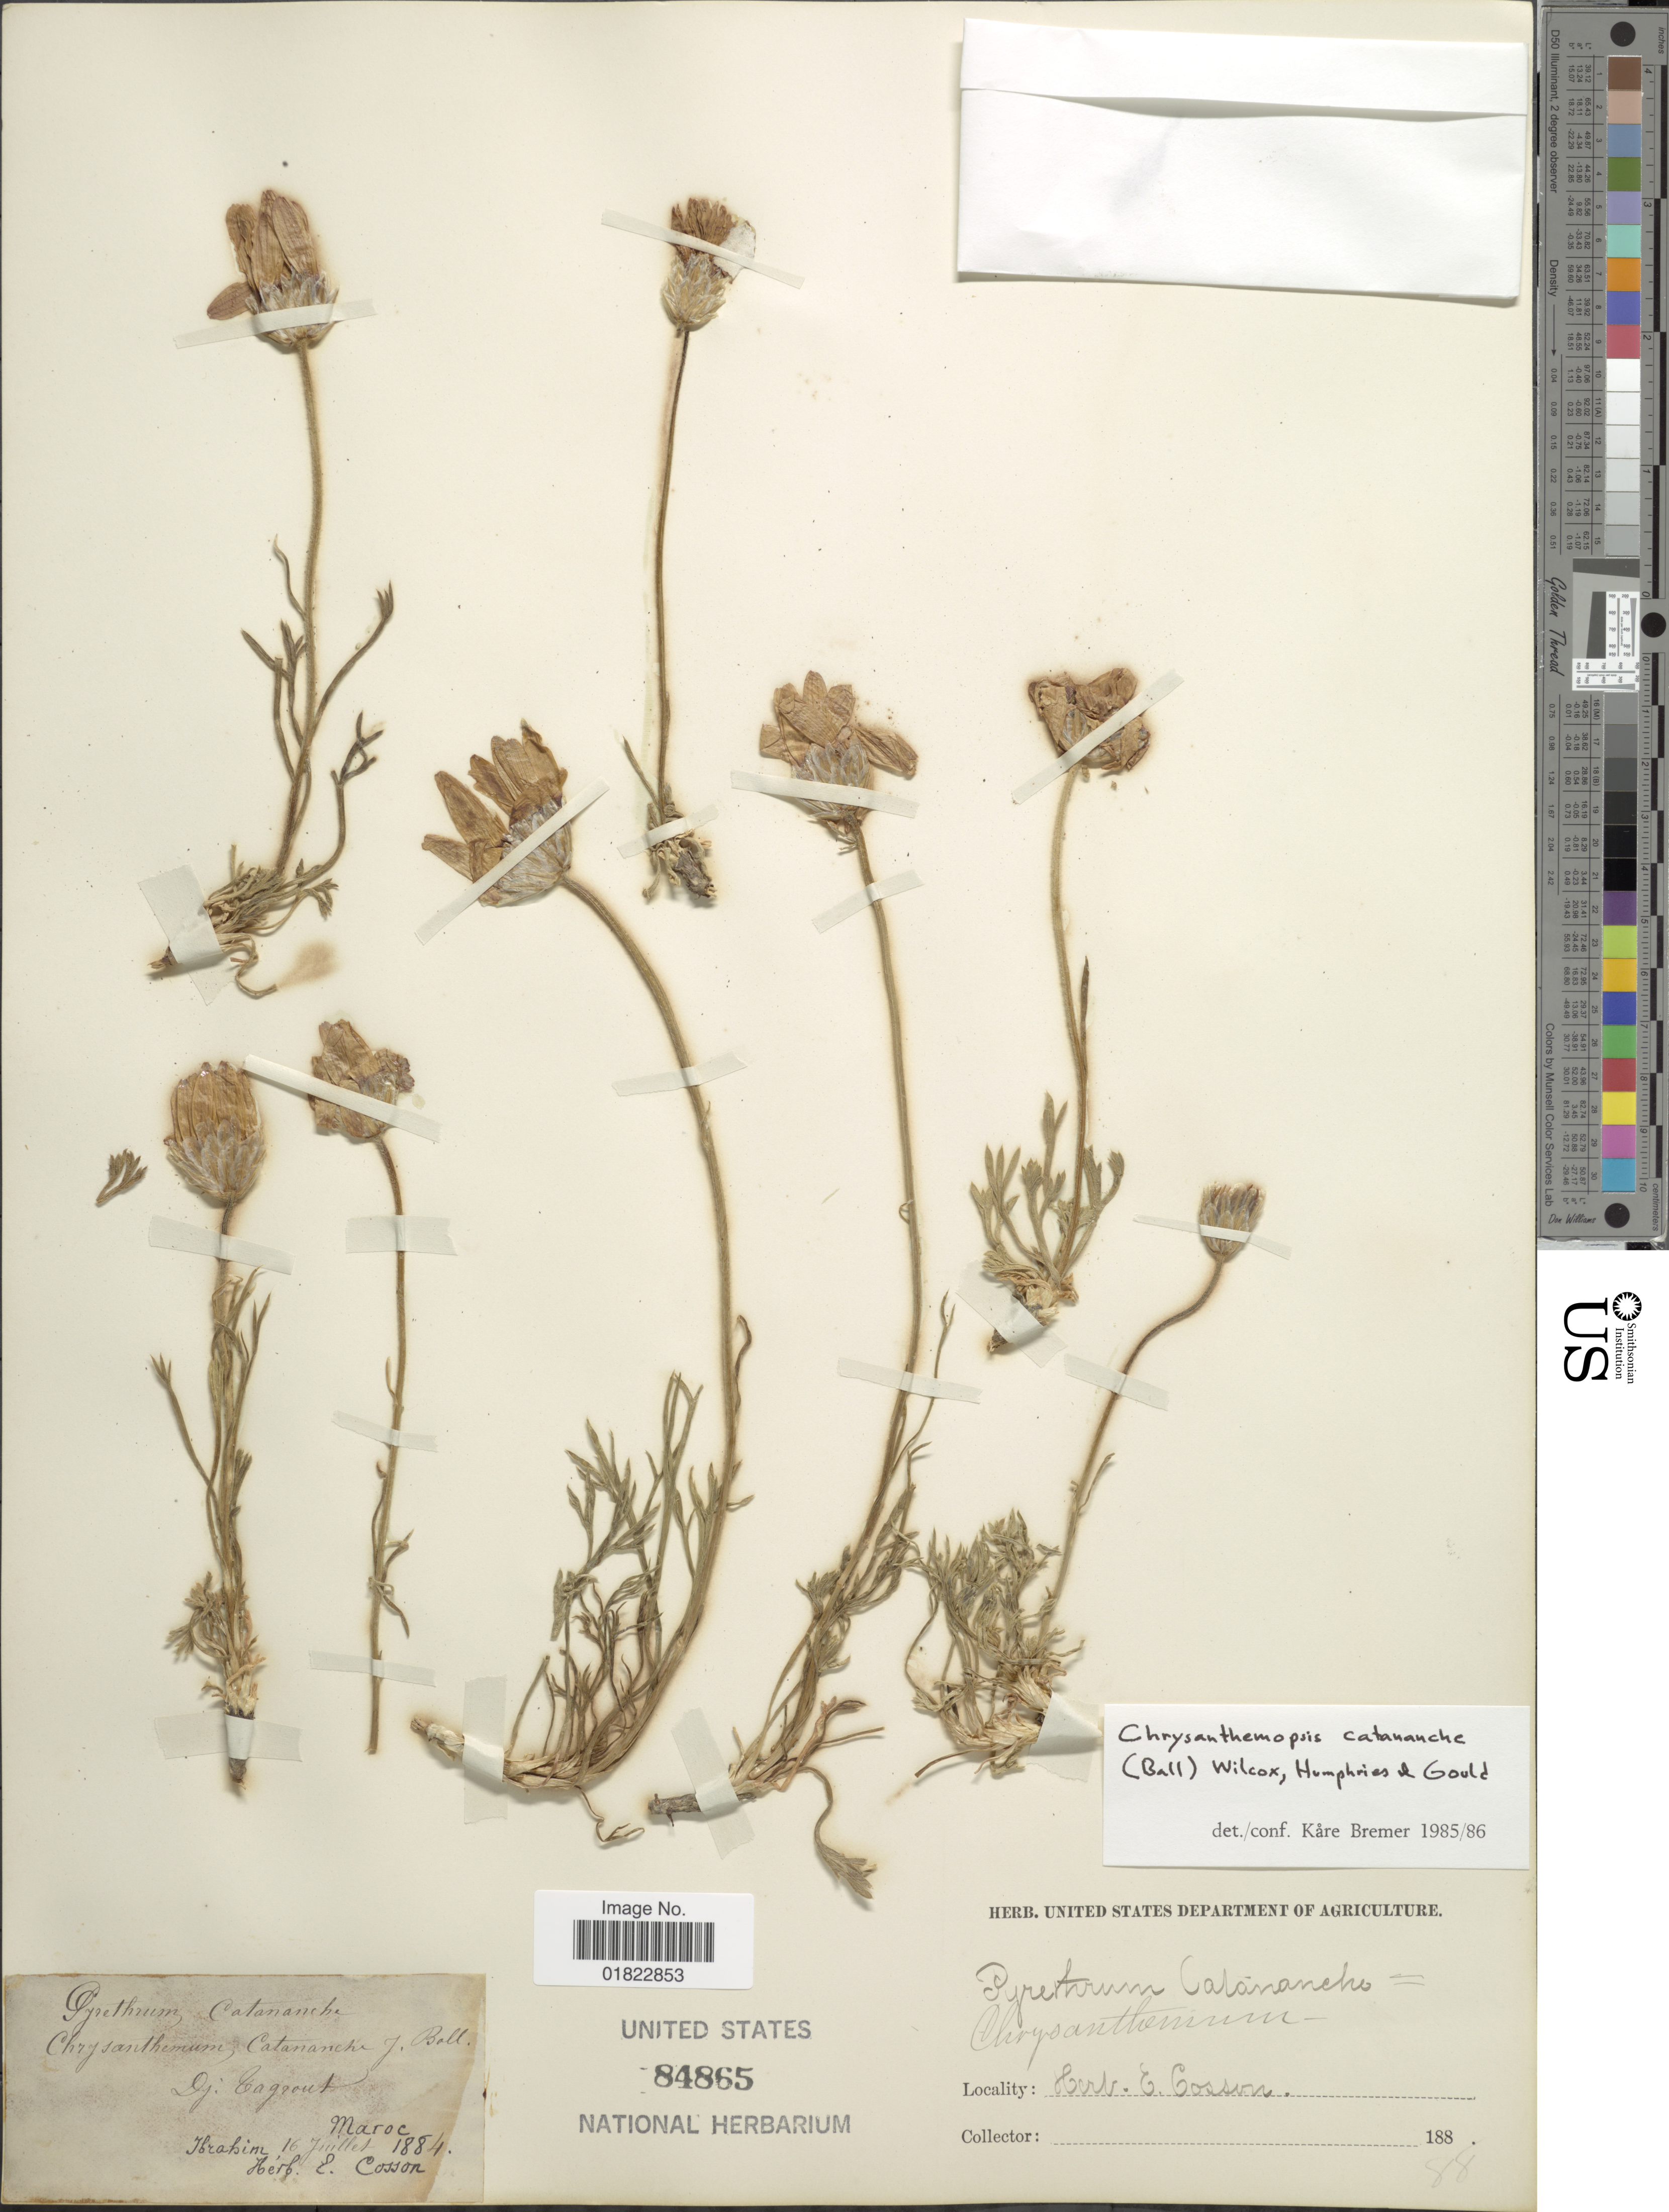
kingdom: Plantae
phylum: Tracheophyta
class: Magnoliopsida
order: Asterales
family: Asteraceae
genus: Chrysanthemum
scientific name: Chrysanthemum catananche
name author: (Ball) B.H. Wilcox et al.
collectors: ex herb. Cosson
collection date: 1884-07-16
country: Morocco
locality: Maroc.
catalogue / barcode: US 84865